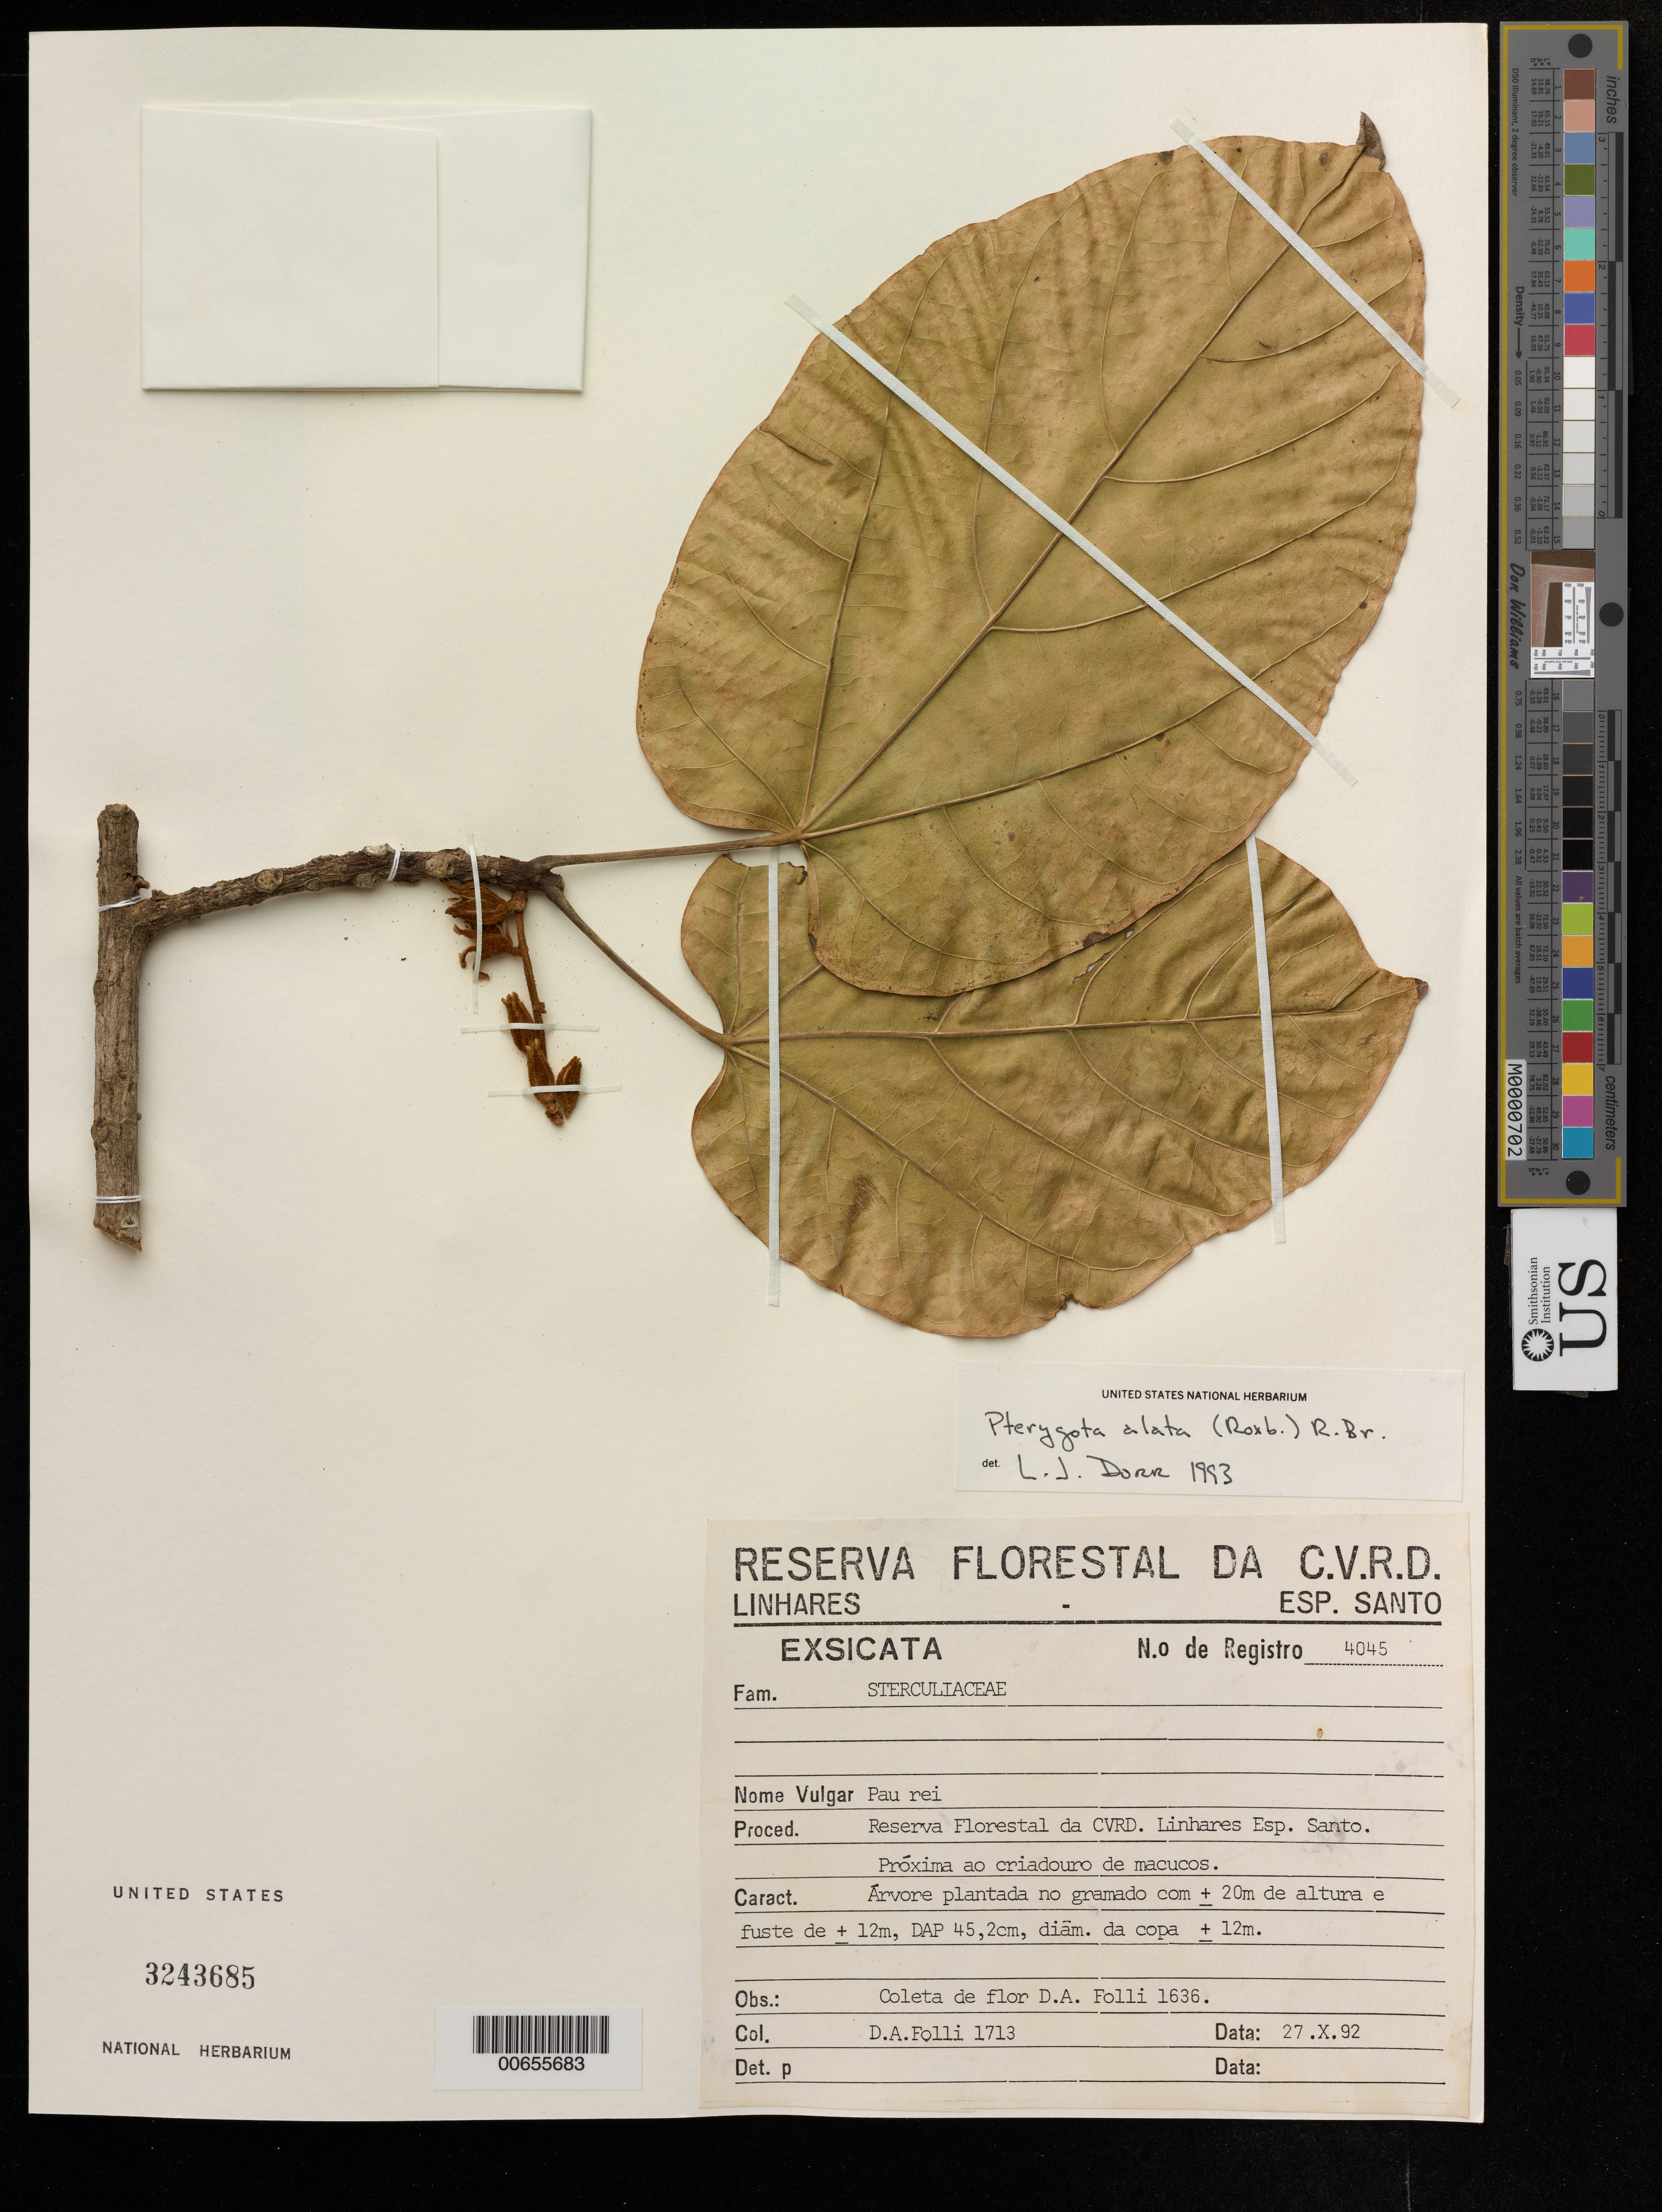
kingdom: Plantae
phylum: Tracheophyta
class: Magnoliopsida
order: Malvales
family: Malvaceae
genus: Pterygota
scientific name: Pterygota alata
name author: (Roxb.) R. Br.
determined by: Dorr, L. J., (BOT), Smithsonian Institution - National Museum of Natural History (UNITED STATES)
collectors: D. Folli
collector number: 1713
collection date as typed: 27 Oct 1992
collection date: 1992-10-27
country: Brazil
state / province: Espírito Santo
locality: Reserva Florestal da CVRD, Linhares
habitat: Próxima ao criadouro de macucos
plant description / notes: Common name: Pau rei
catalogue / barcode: US 3243685